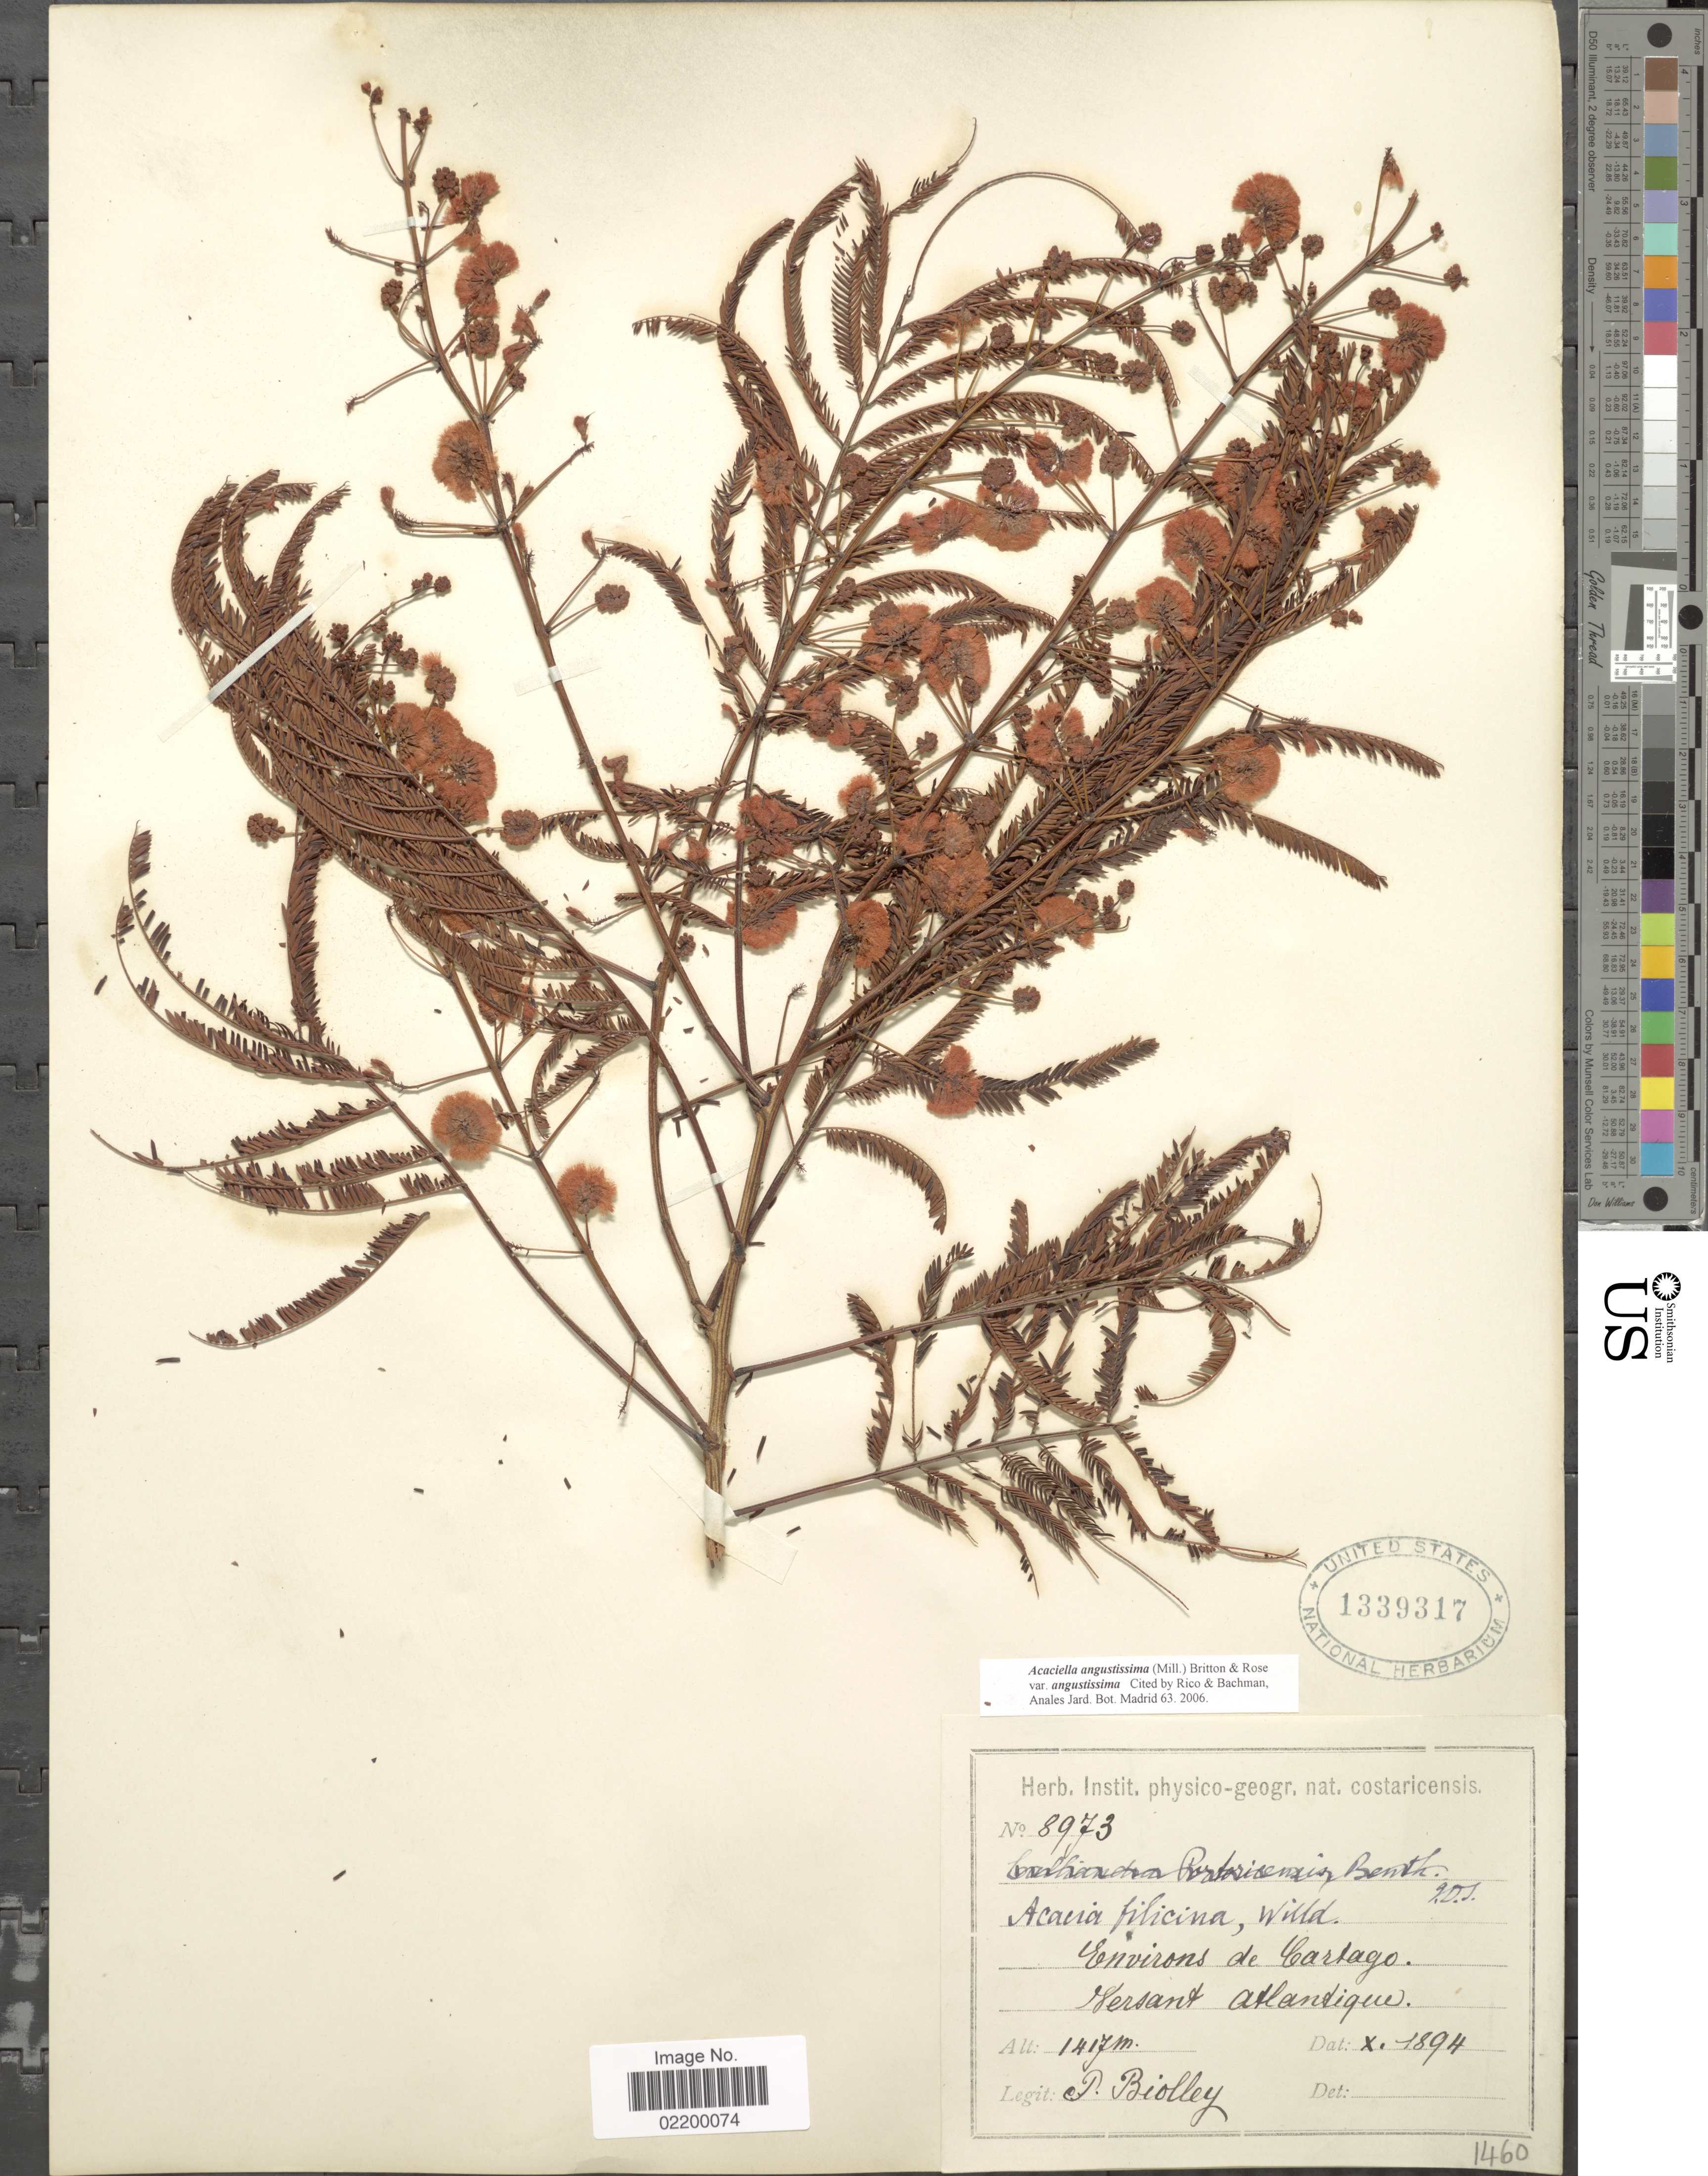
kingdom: Plantae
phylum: Tracheophyta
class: Magnoliopsida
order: Fabales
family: Fabaceae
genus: Acaciella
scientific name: Acaciella angustissima var. angustissima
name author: (Mill.) Britton & Rose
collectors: P. Biolley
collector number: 8973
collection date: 1894-10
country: Costa Rica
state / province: Cartago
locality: Environs de Cartago, Versan Atlantique.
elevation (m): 1417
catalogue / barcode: US 1339317